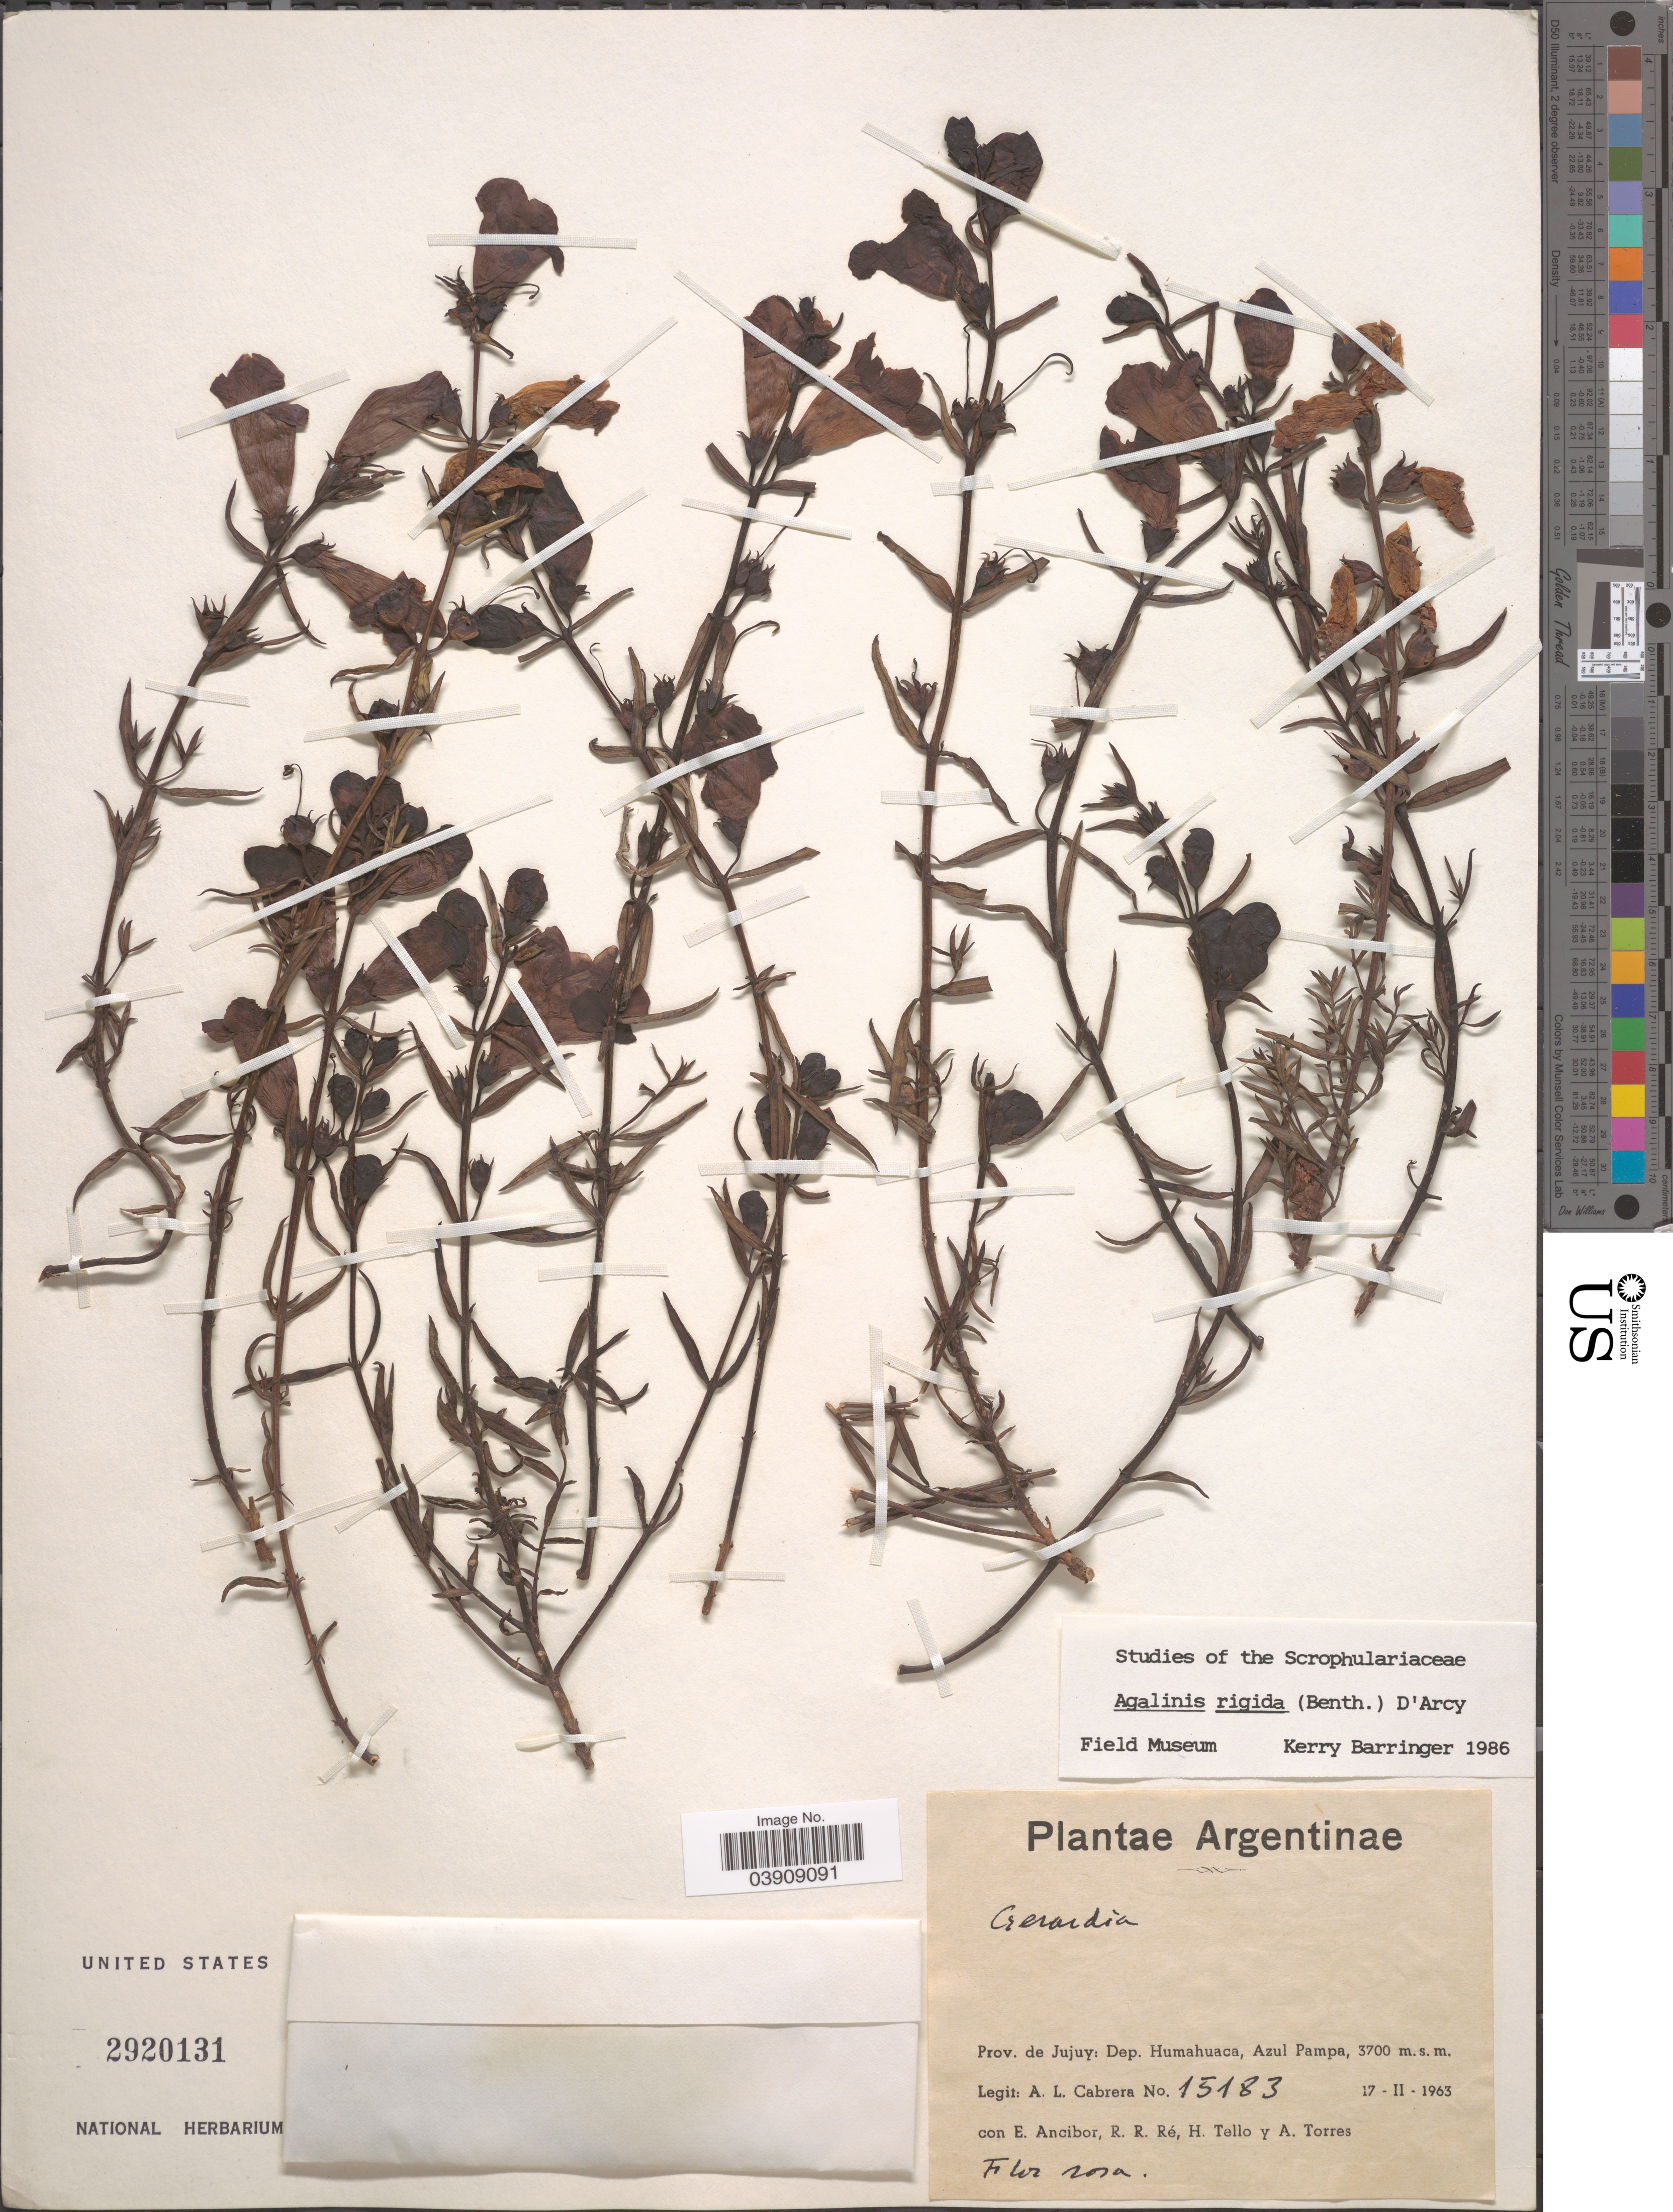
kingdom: Plantae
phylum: Tracheophyta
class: Magnoliopsida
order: Lamiales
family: Orobanchaceae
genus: Agalinis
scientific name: Agalinis rigida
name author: (Gillies ex Benth.) D'Arcy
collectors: A. L. Cabrera, E. Ancibor, R. Re, H. Tello & A. Torres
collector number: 15183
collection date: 1963-02-17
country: Argentina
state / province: Jujuy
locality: Dep. Humahuaca, Azul Pampa.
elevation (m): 3700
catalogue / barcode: US 2920131